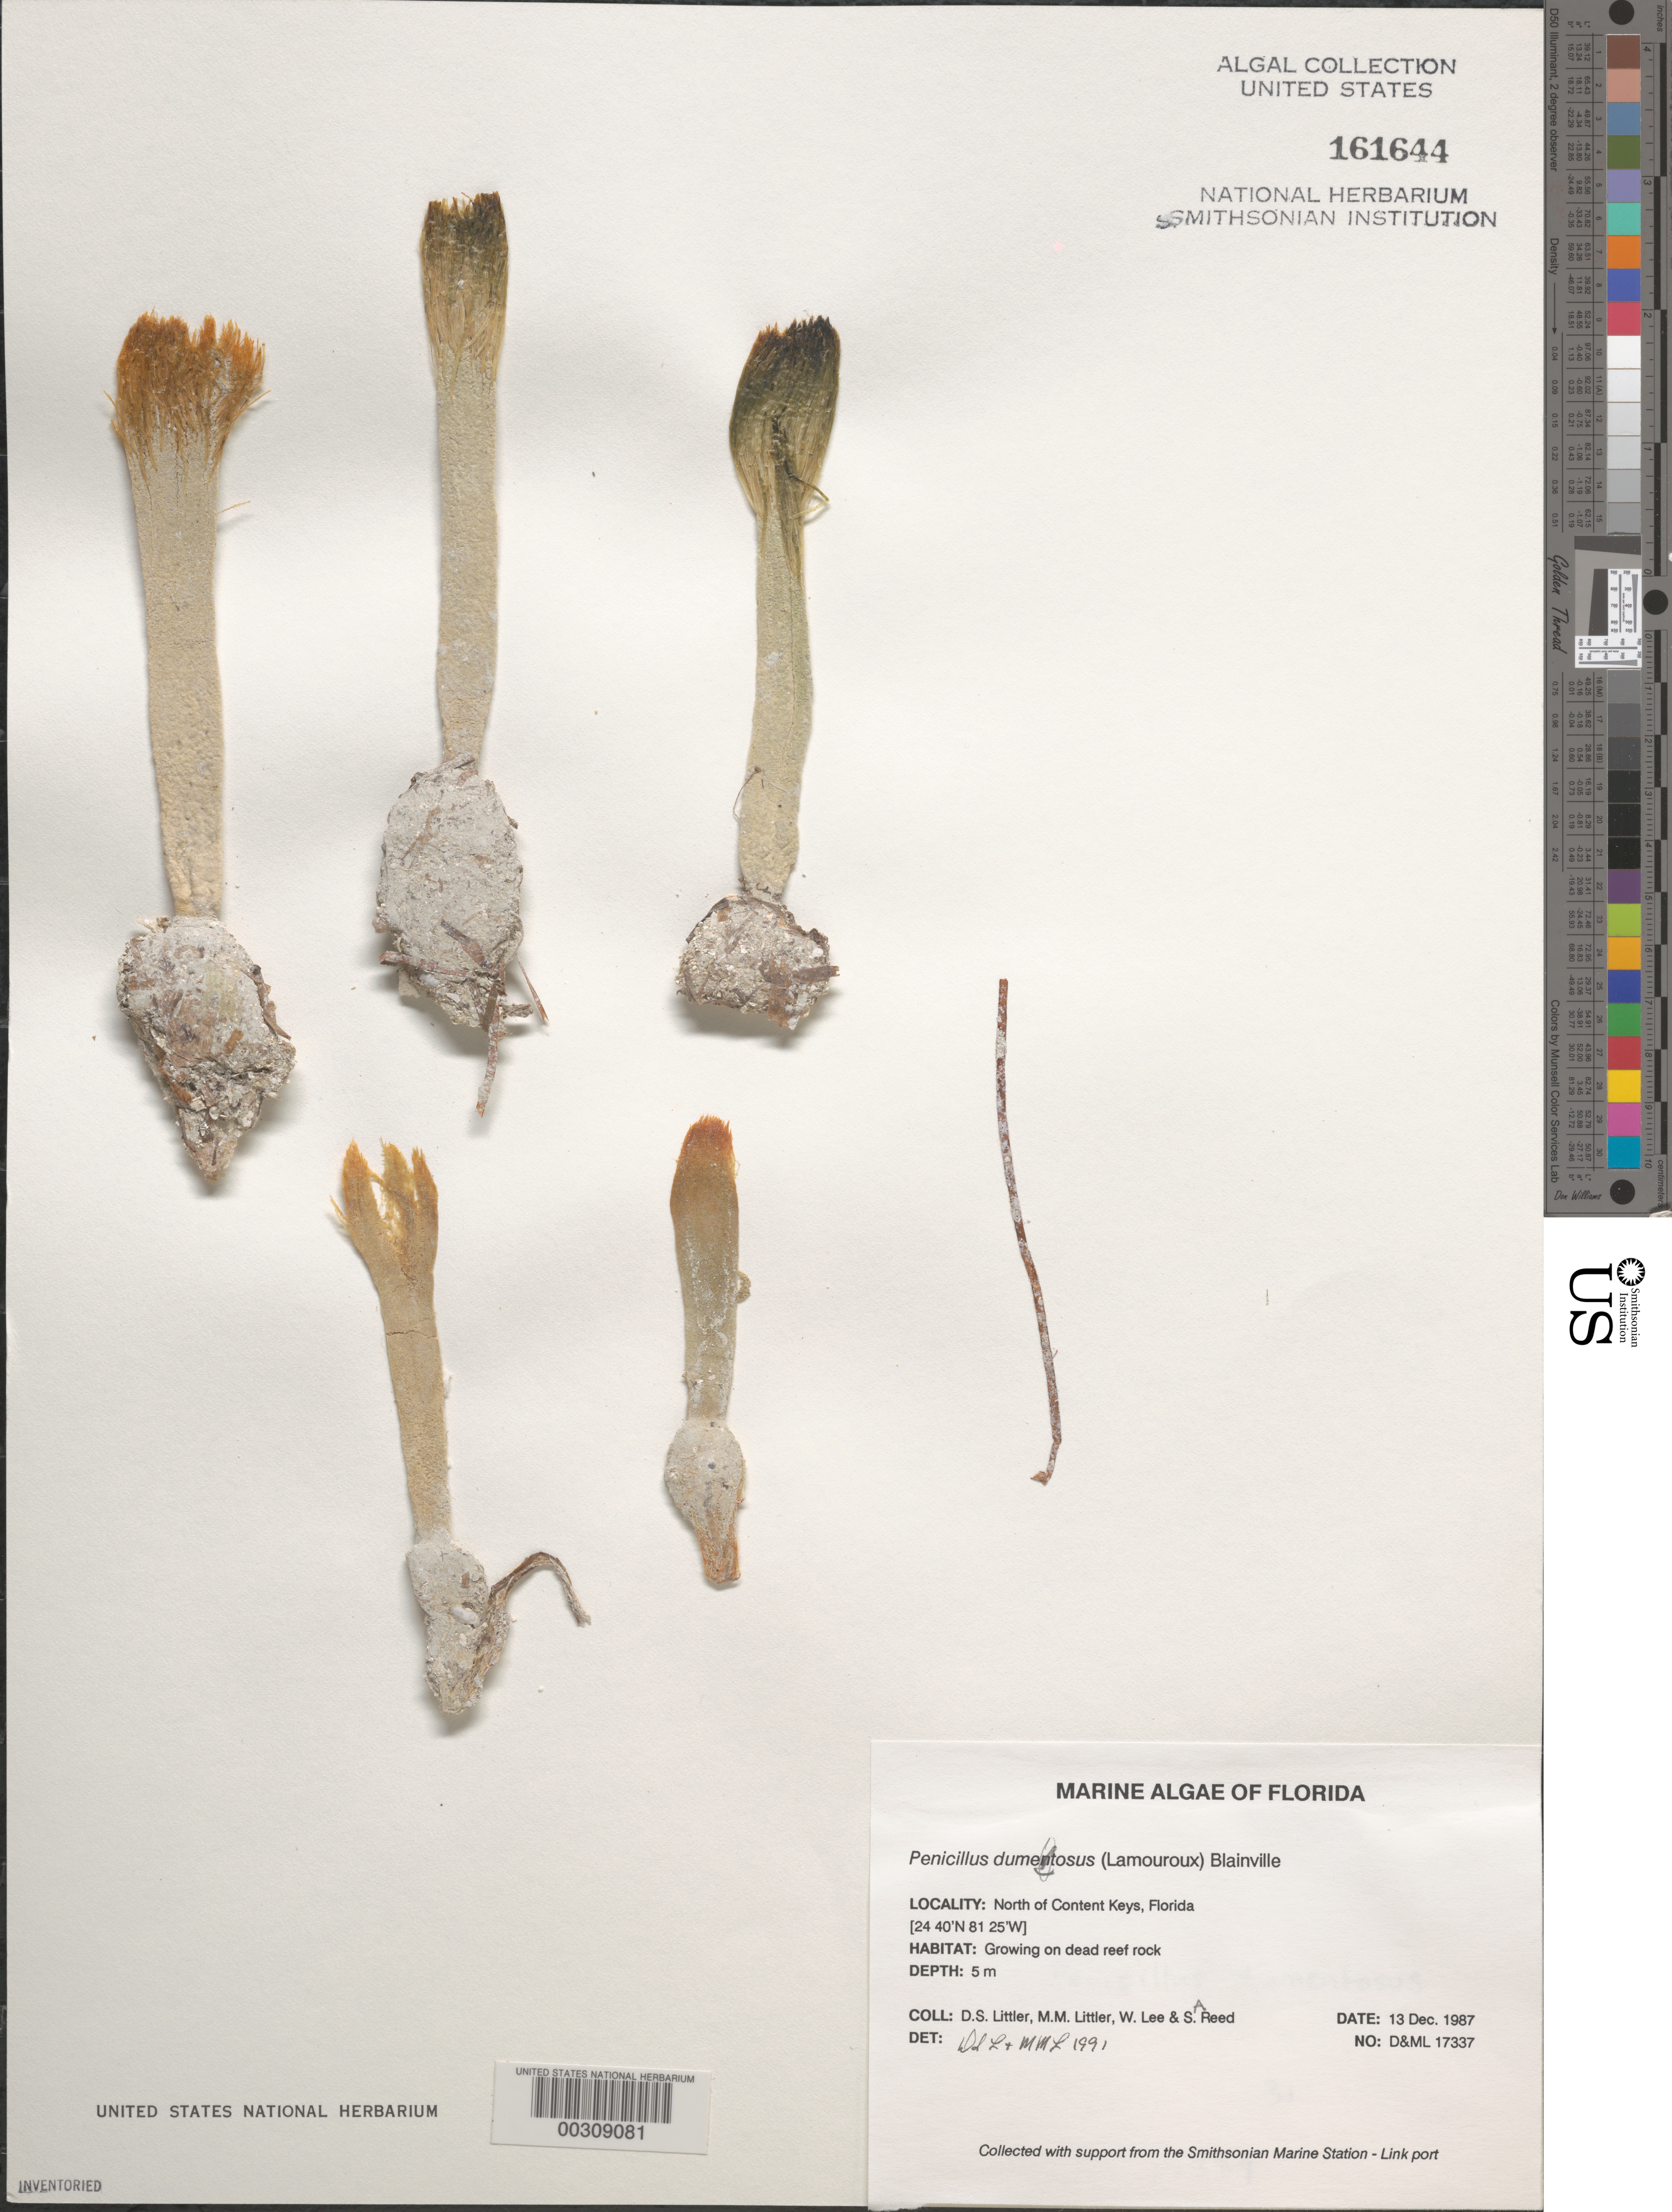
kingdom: Plantae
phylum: Chlorophyta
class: Ulvophyceae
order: Bryopsidales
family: Udoteaceae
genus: Penicillus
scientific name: Penicillus dumetosus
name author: (J.V.Lamouroux) Blainville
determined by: Littler, D. S.; Littler, M. M.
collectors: D. S. Littler, M. M. Littler, W. Lee & S. Reed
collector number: D&ML 17337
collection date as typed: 13 Dec 1987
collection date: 1987-12-13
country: United States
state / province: Florida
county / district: Monroe County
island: Florida Keys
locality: North of Content Keys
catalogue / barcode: US 161644